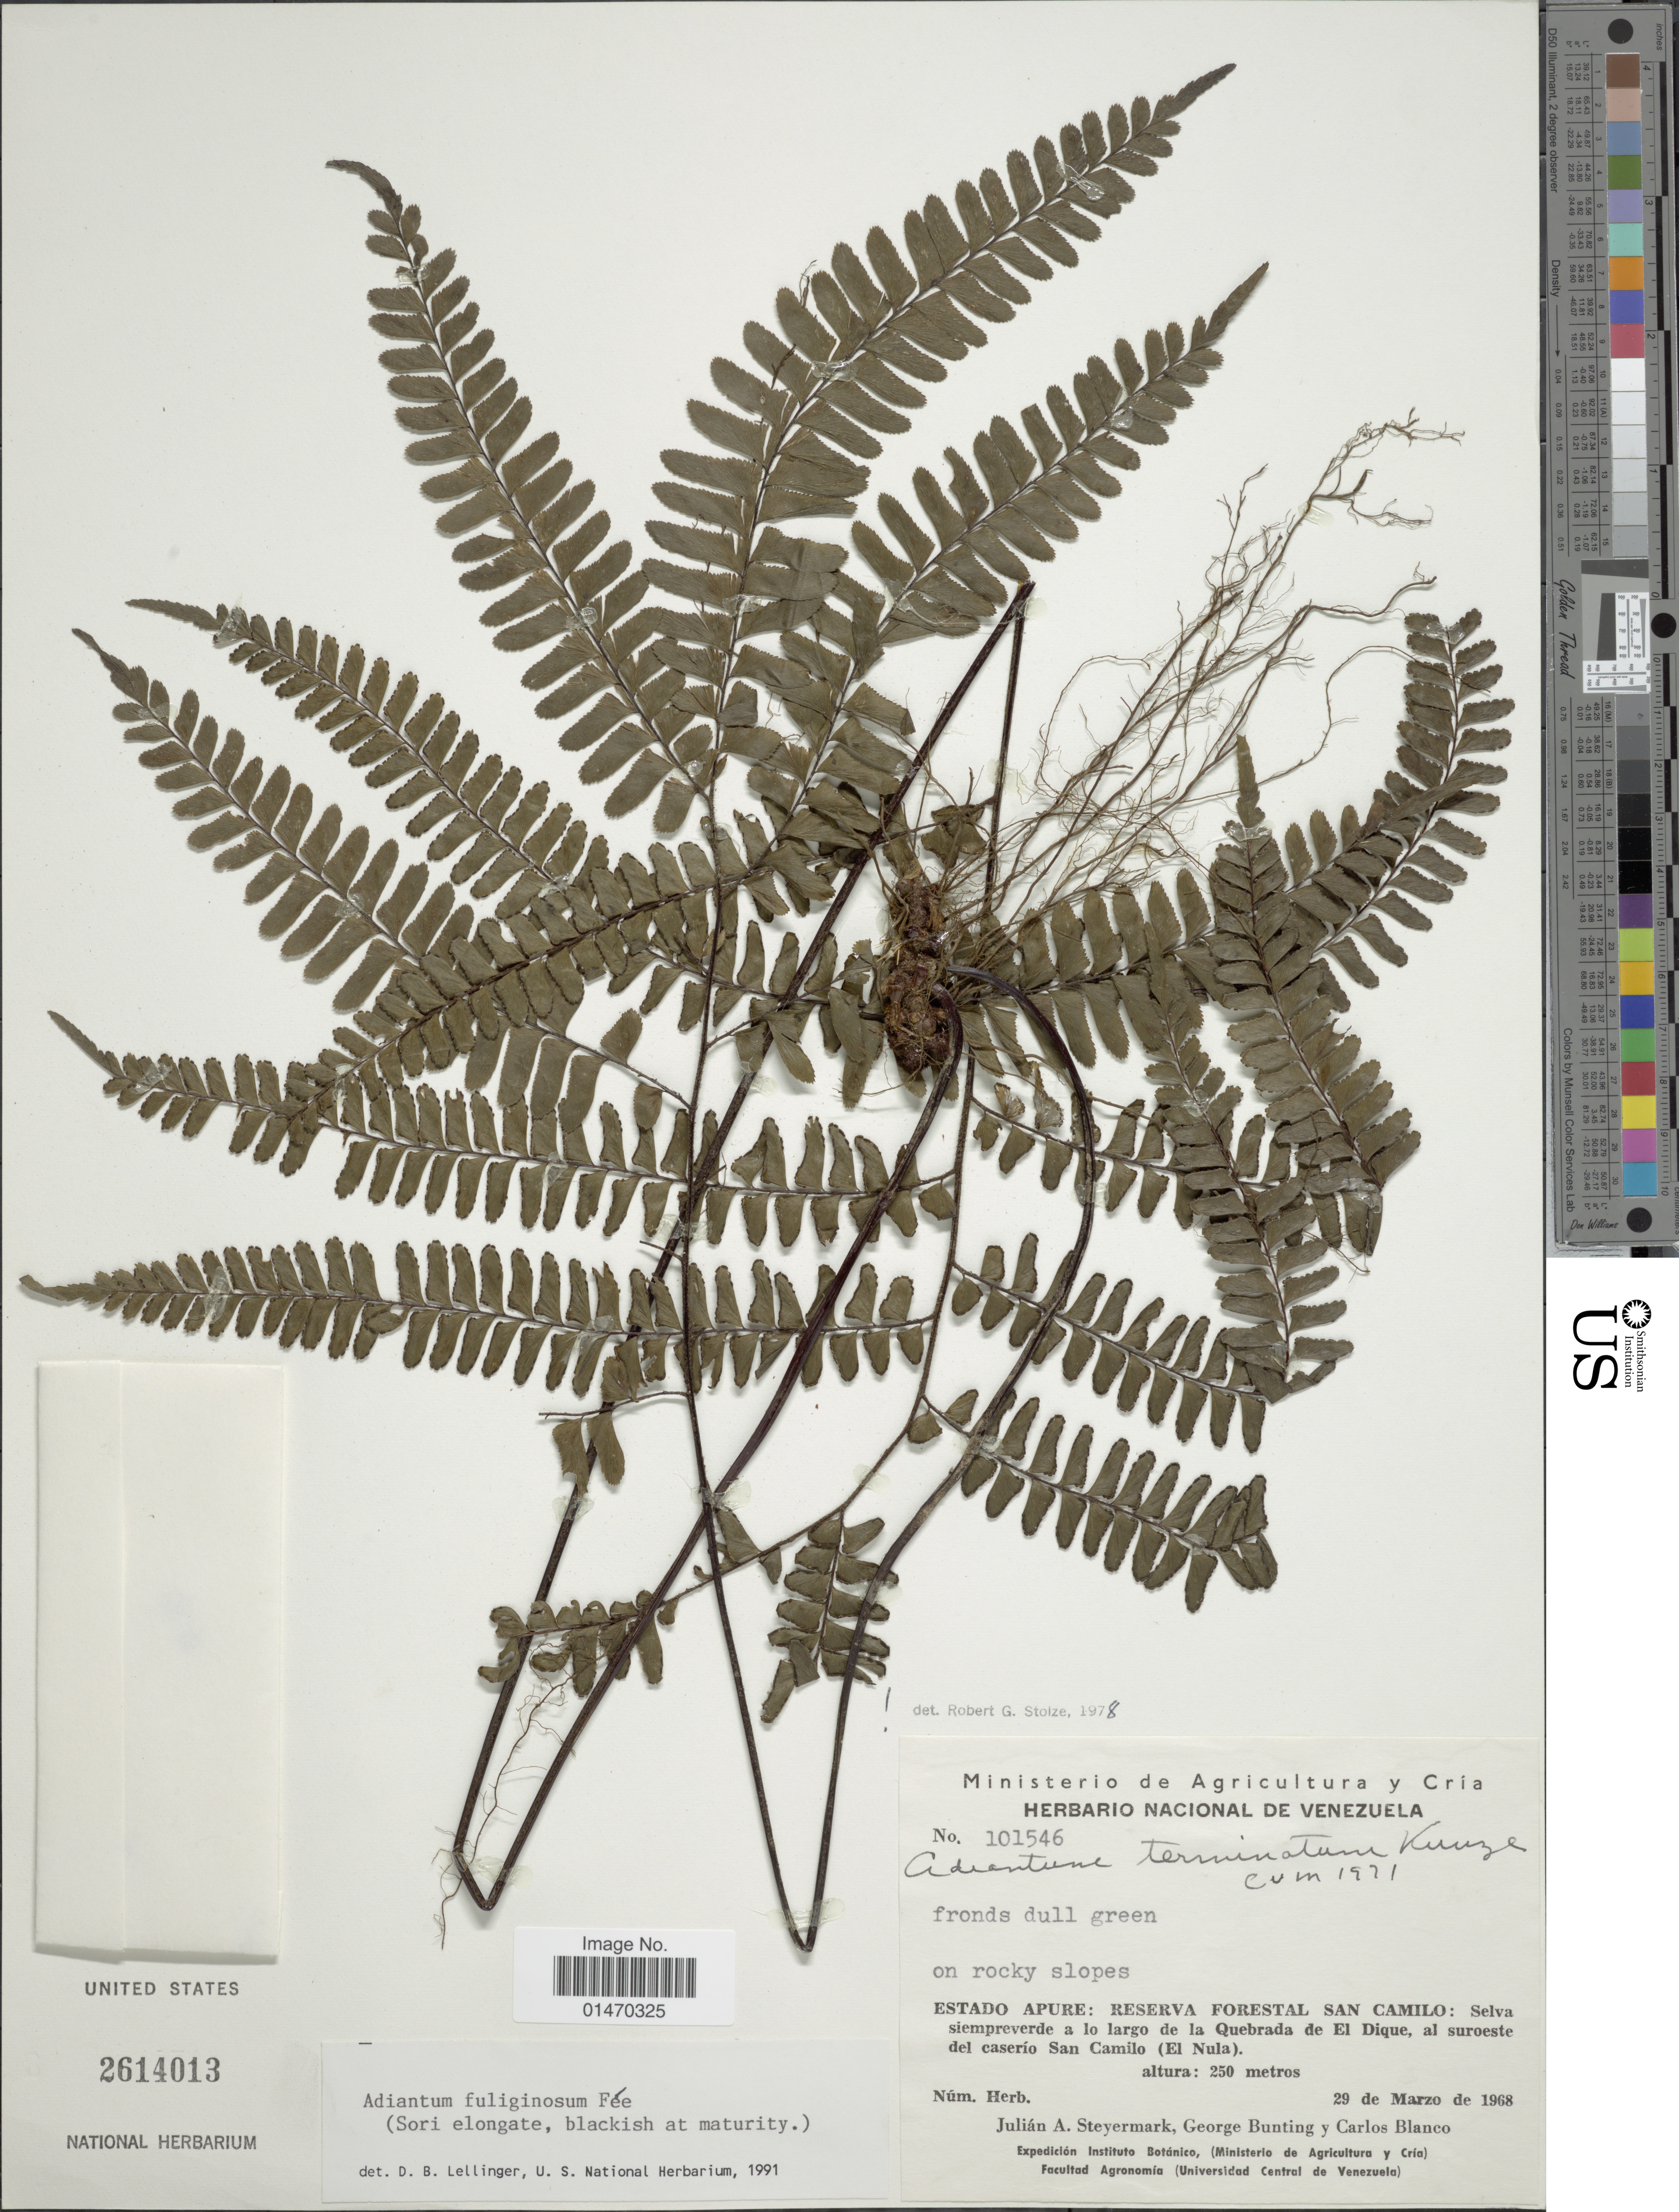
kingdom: Plantae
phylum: Tracheophyta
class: Polypodiopsida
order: Polypodiales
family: Pteridaceae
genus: Adiantum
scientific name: Adiantum fuliginosum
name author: Fée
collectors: J. Steyermark, G. S. Bunting & C. A. Blanco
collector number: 101546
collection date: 1968-03-29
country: Venezuela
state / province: Apure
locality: Reserva Forestal San Camilo: Selva siempreverde a lo largo de la Quebrada de El Dique, al suroeste del caserío San Camilo (El Nula).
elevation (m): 250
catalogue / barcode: US 2614013